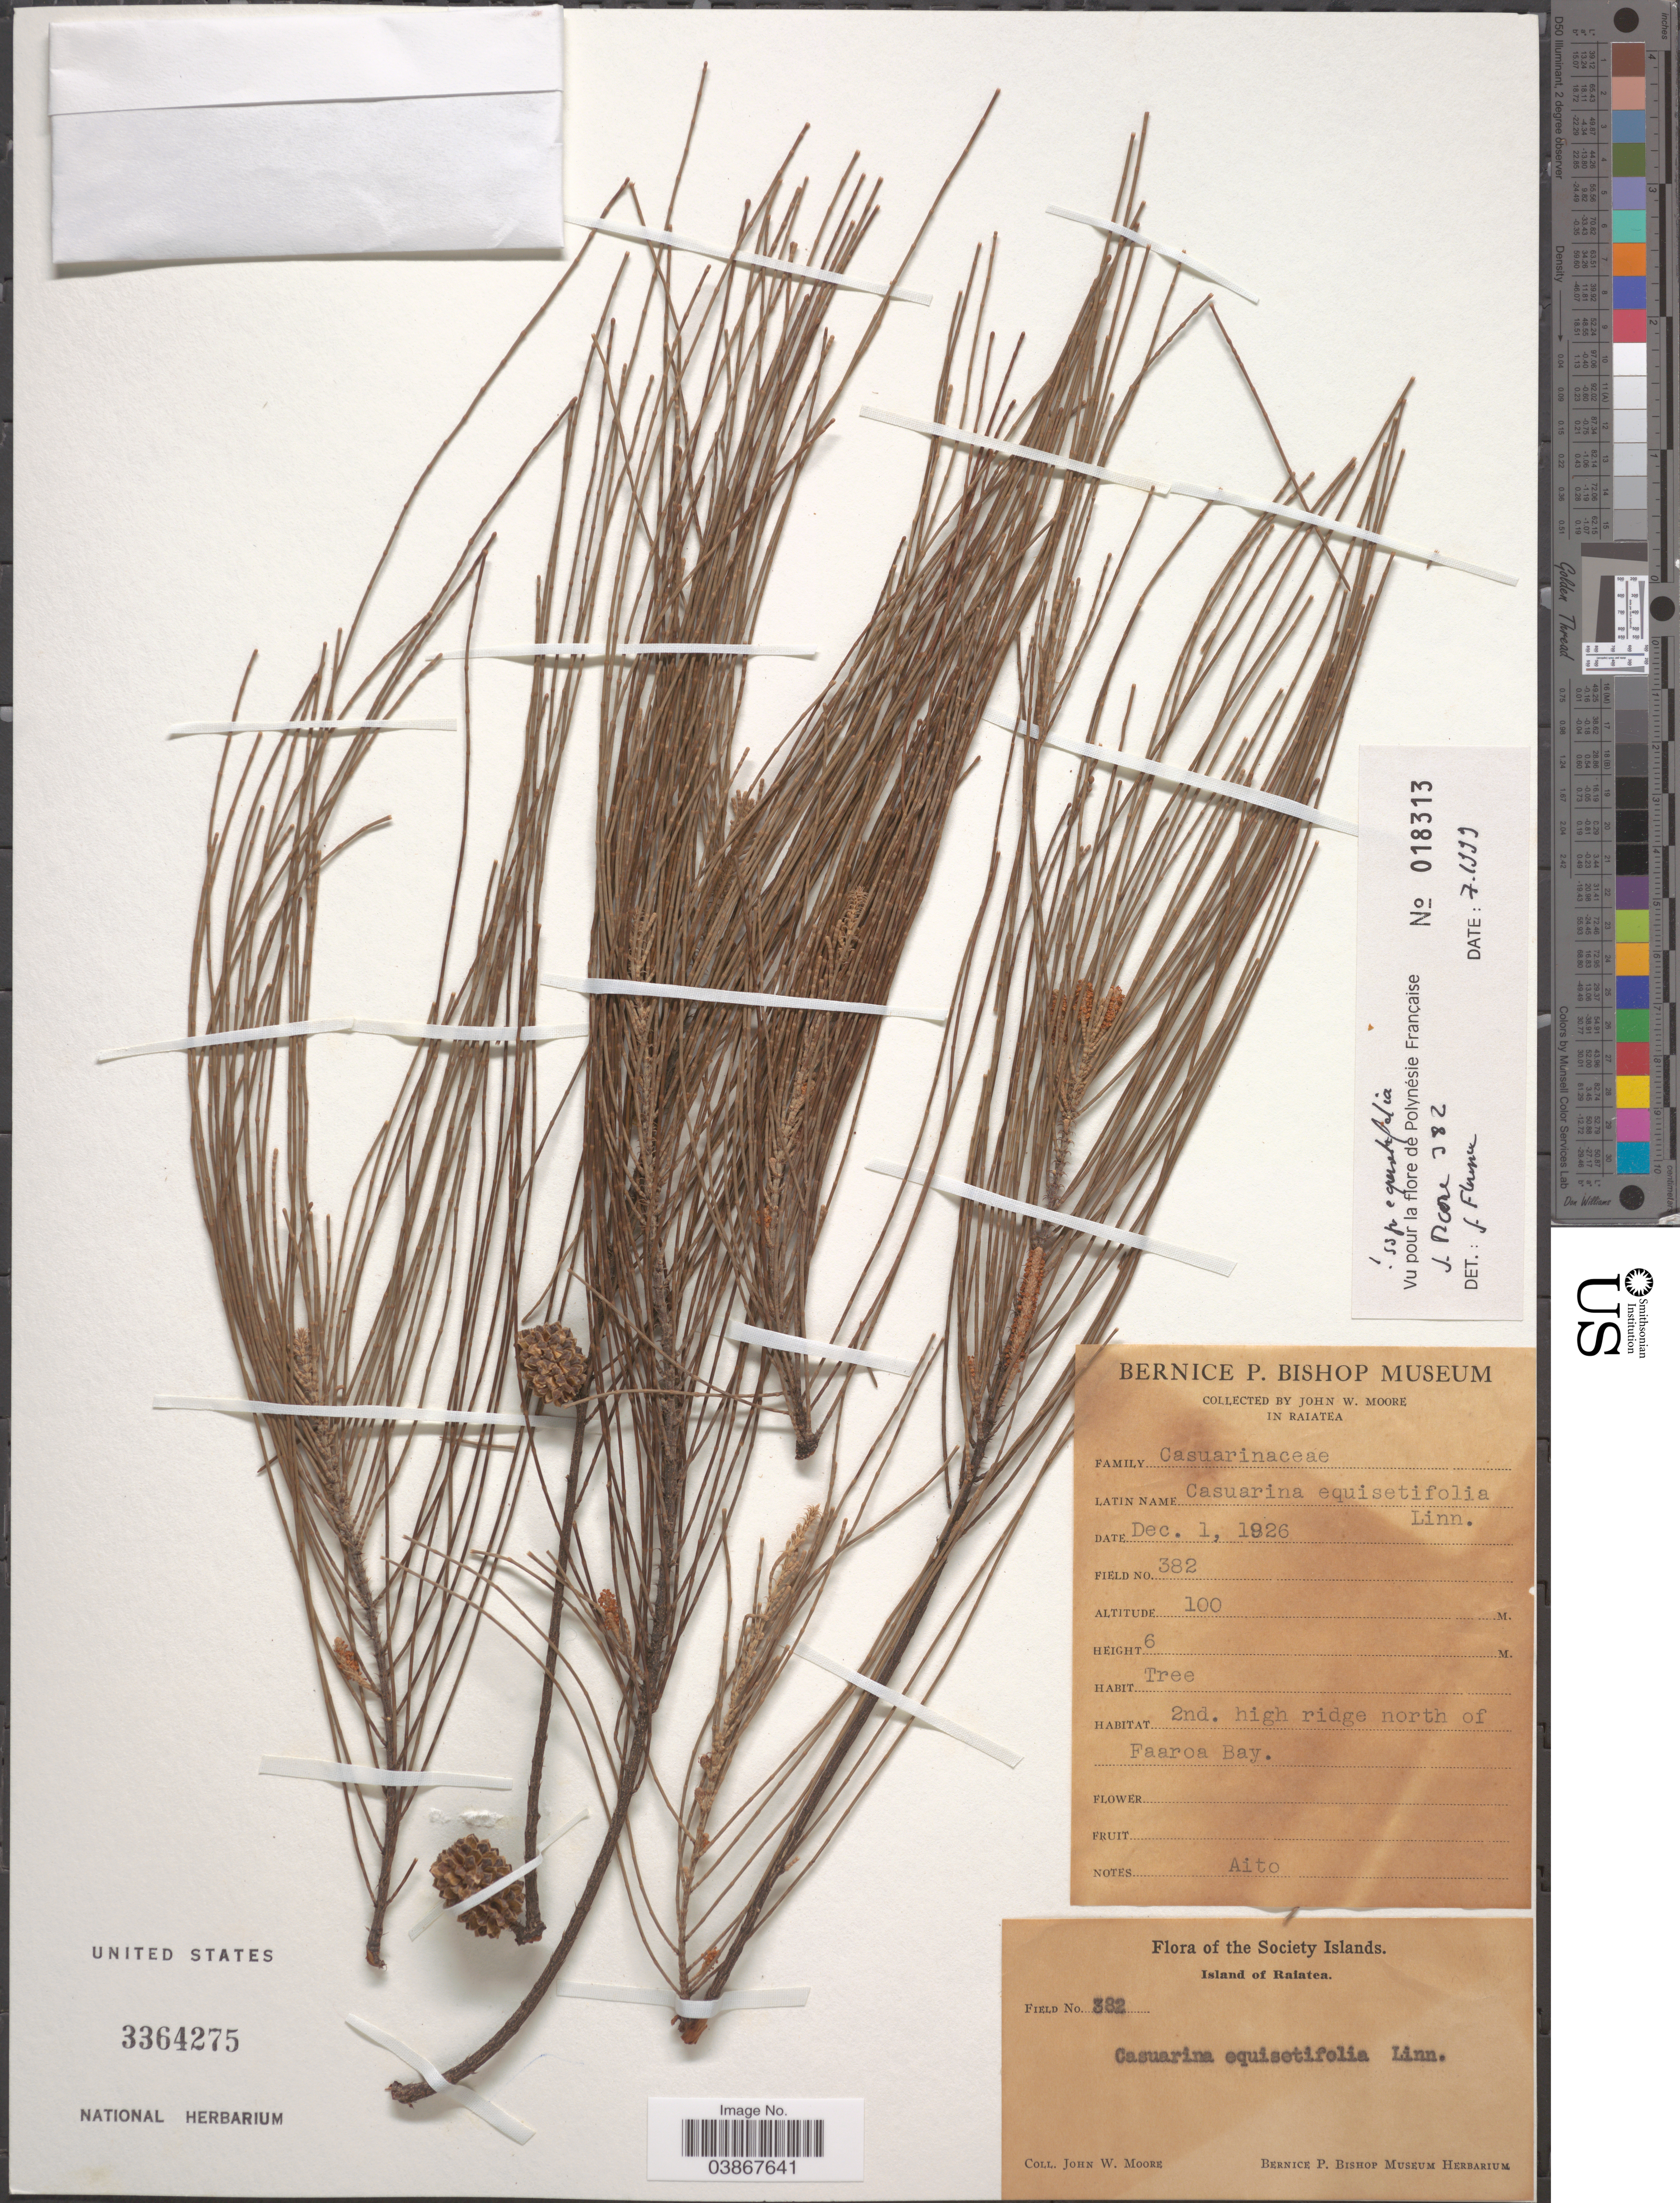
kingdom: Plantae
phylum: Tracheophyta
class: Magnoliopsida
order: Fagales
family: Casuarinaceae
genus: Casuarina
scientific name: Casuarina equisetifolia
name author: L.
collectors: J. Moore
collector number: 382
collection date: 1926-12-01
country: French Polynesia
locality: Raiatea. 2nd. high ridge north of Faaroa Bay. Society Islands. Island of Raiatea.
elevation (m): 100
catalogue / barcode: US 3364275